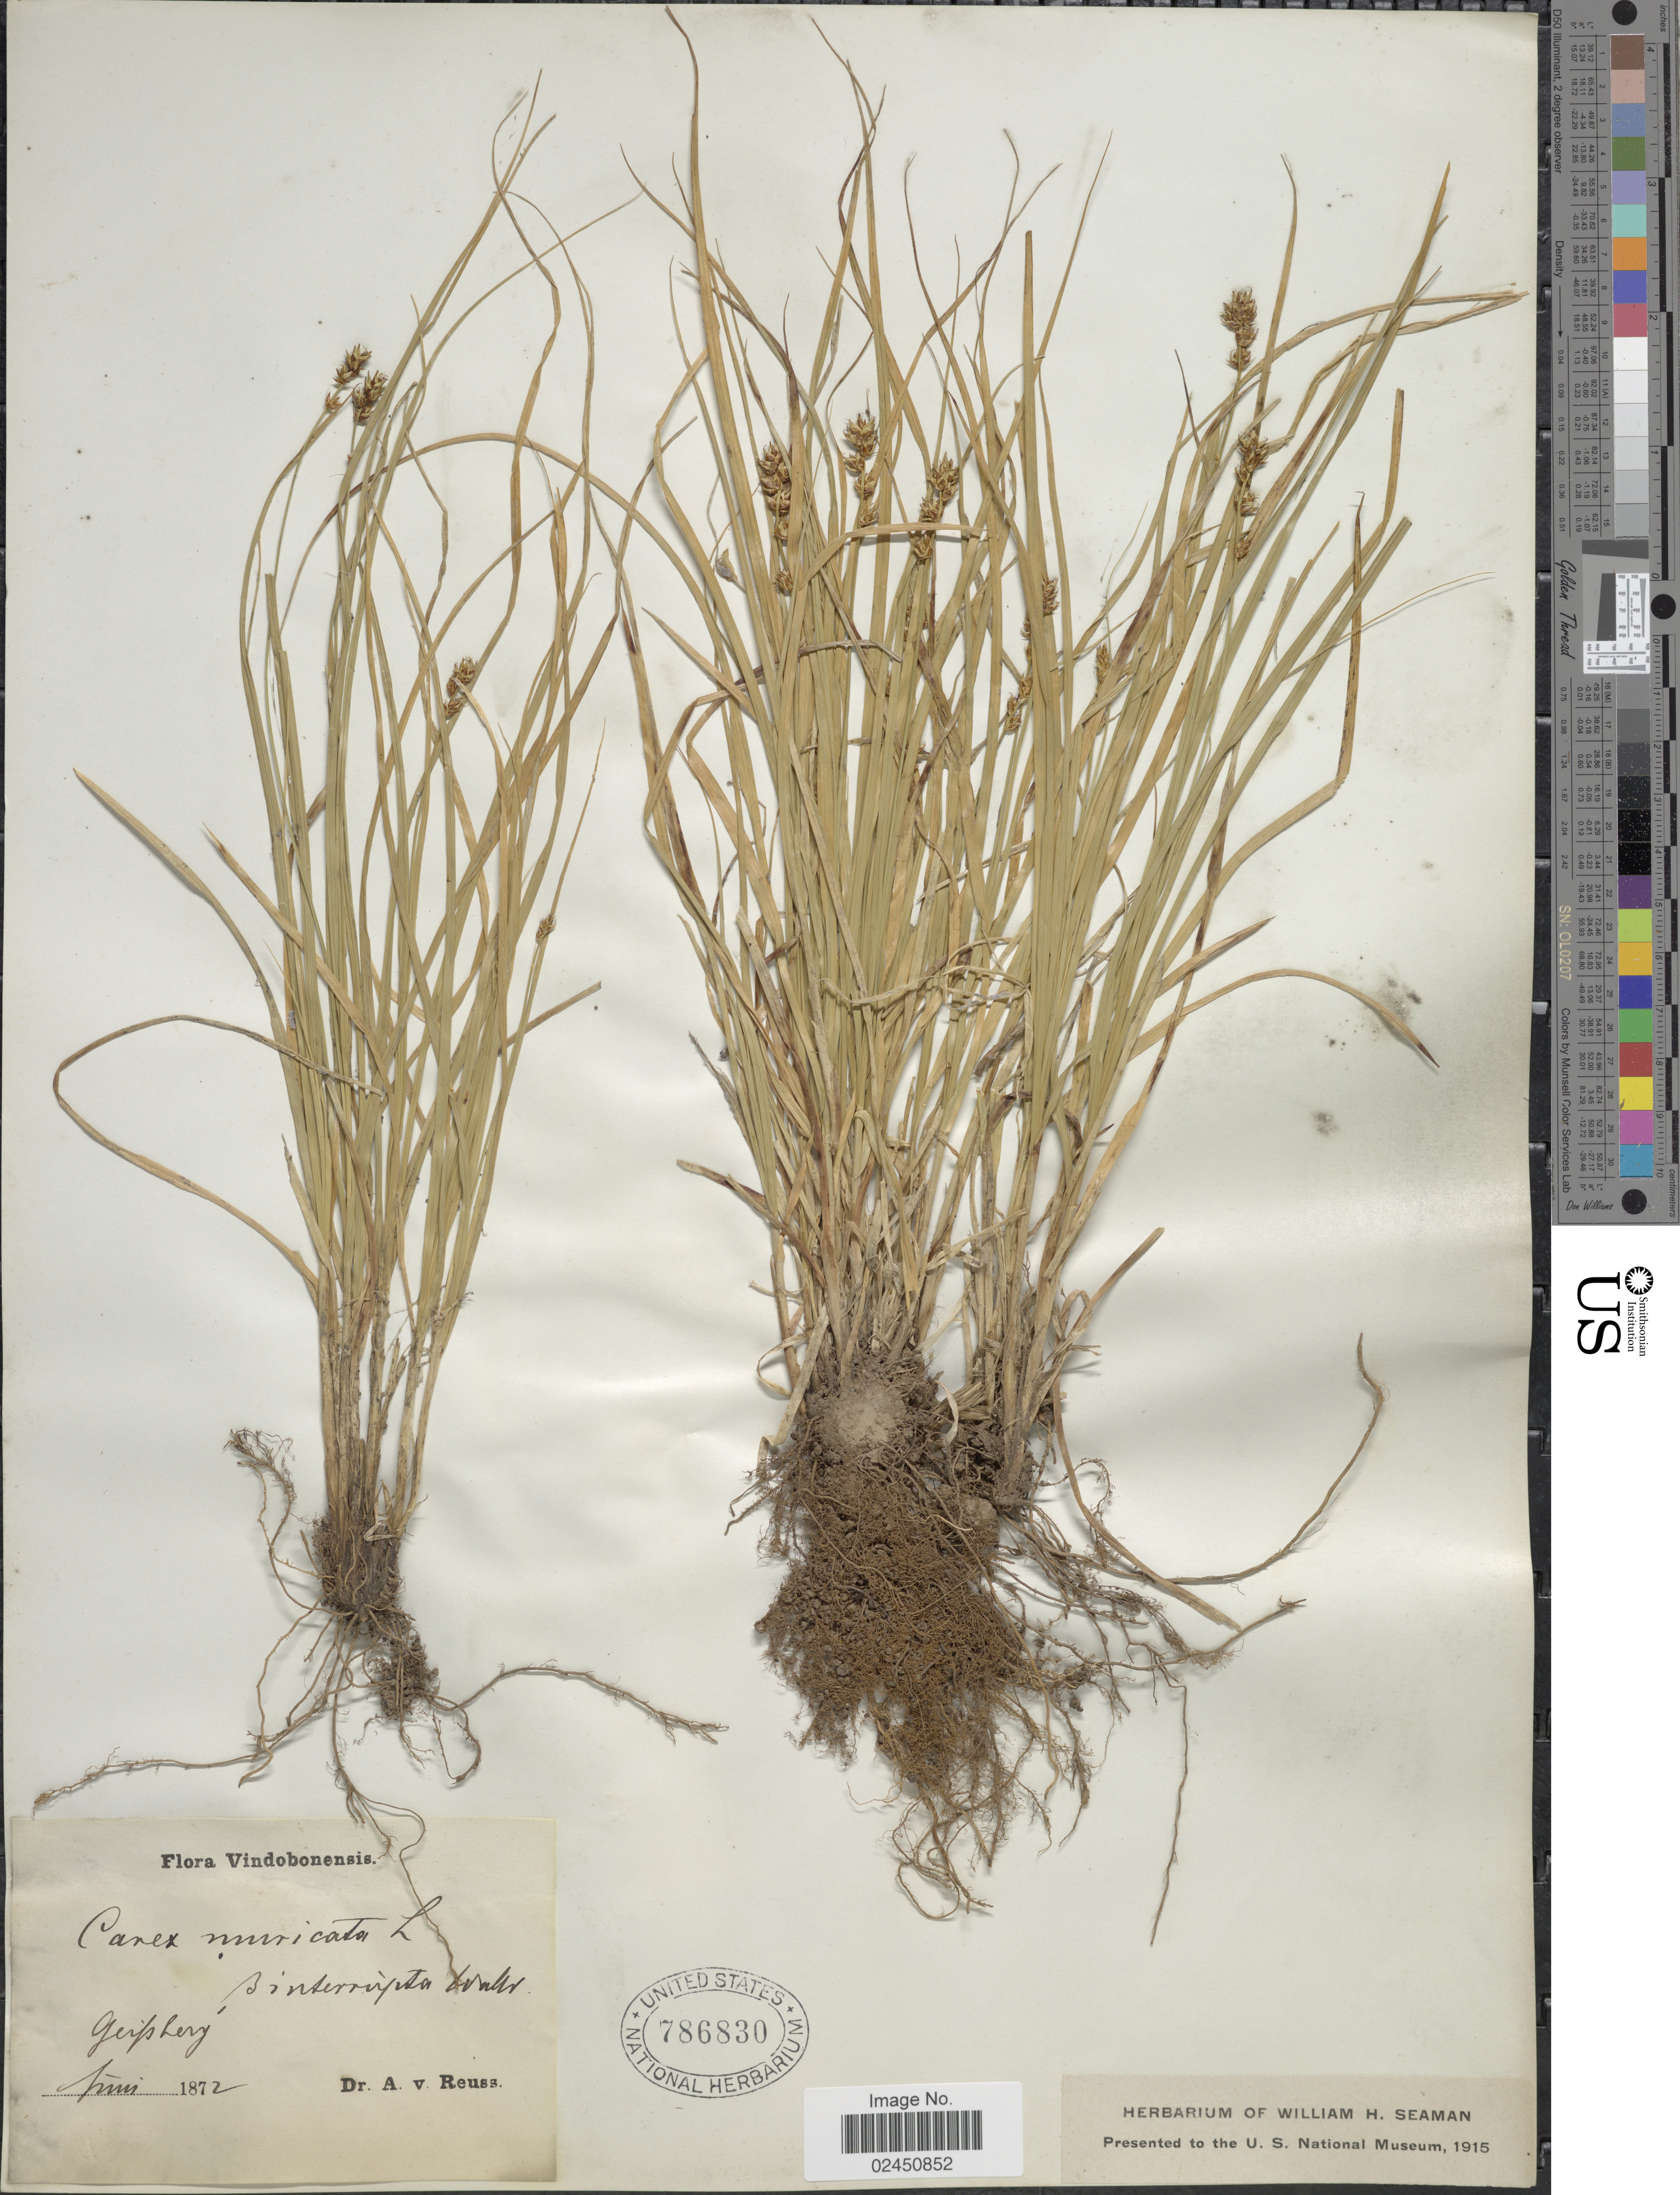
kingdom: Plantae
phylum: Tracheophyta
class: Liliopsida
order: Poales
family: Cyperaceae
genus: Carex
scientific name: Carex muricata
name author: L.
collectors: A. Reuss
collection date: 1872-06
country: Germany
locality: Vindobonensis, Geissberg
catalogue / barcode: US 786830